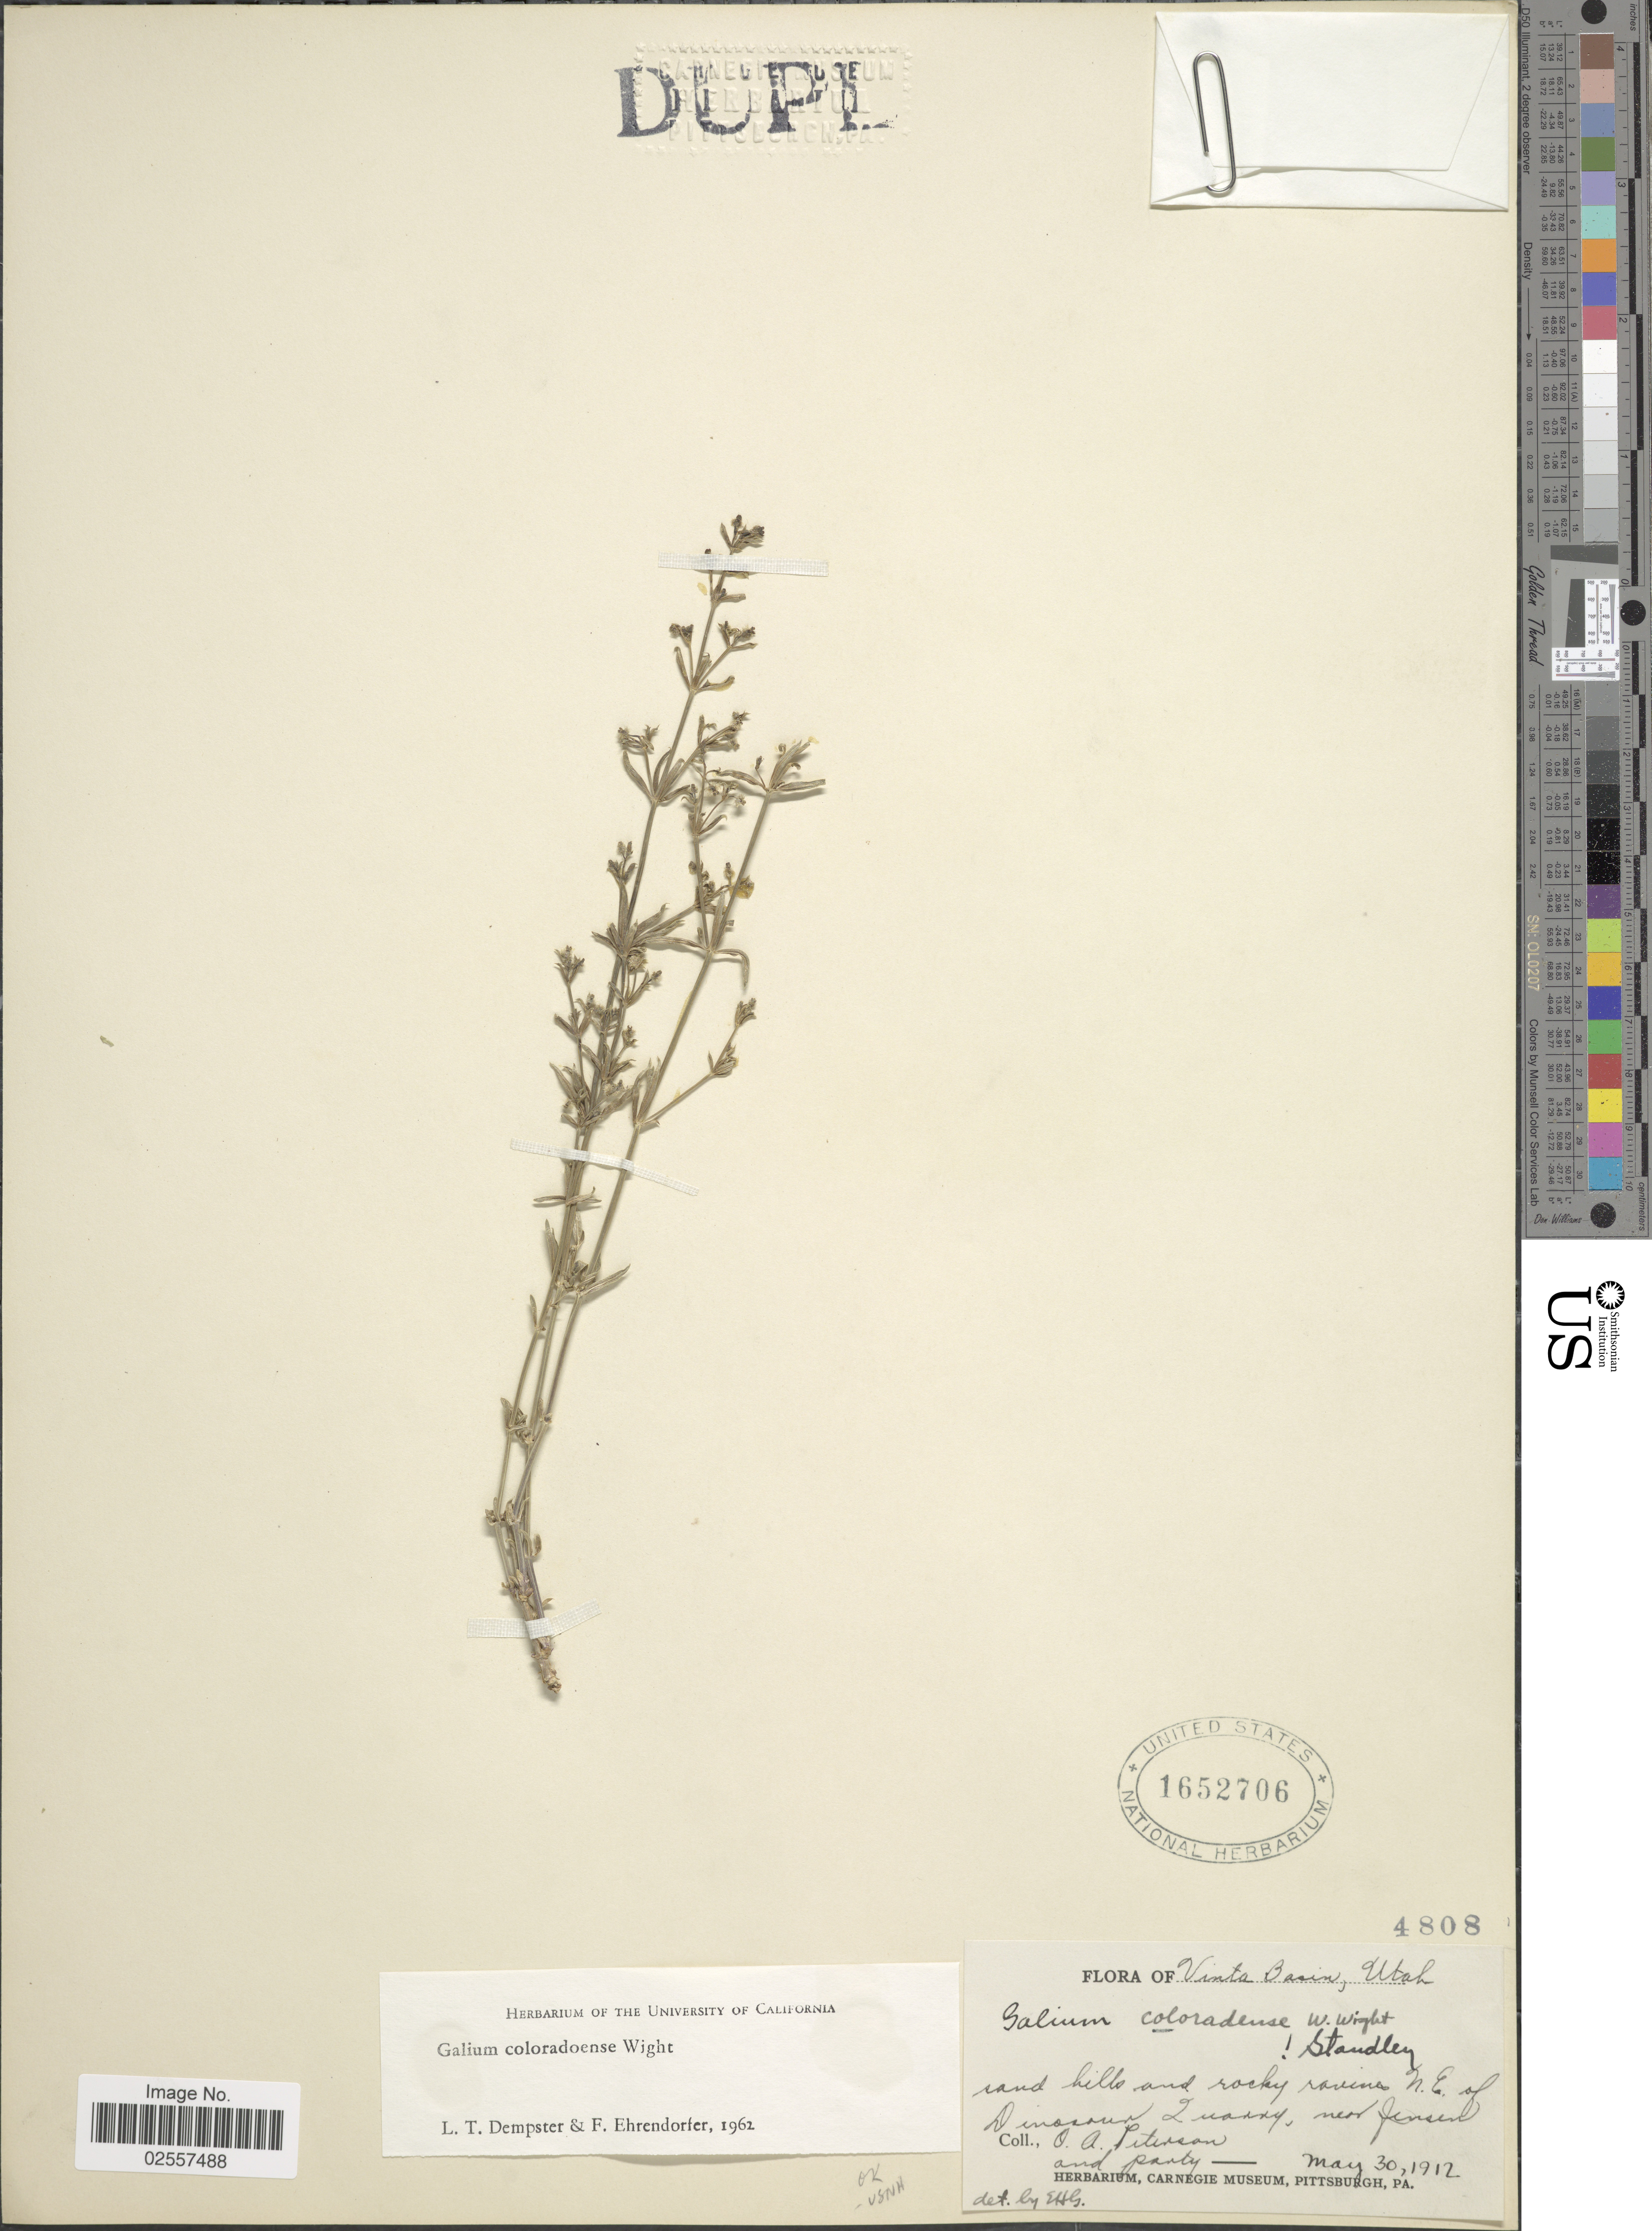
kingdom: Plantae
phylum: Tracheophyta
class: Magnoliopsida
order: Gentianales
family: Rubiaceae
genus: Galium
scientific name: Galium coloradoense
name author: W.F. Wright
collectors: O. Peterson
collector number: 4808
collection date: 1912-05-30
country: United States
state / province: Utah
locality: Uinta Basin, sand hills and rocky ravines N.E. of Dinosaur Quarry, near Jensen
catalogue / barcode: US 1652706